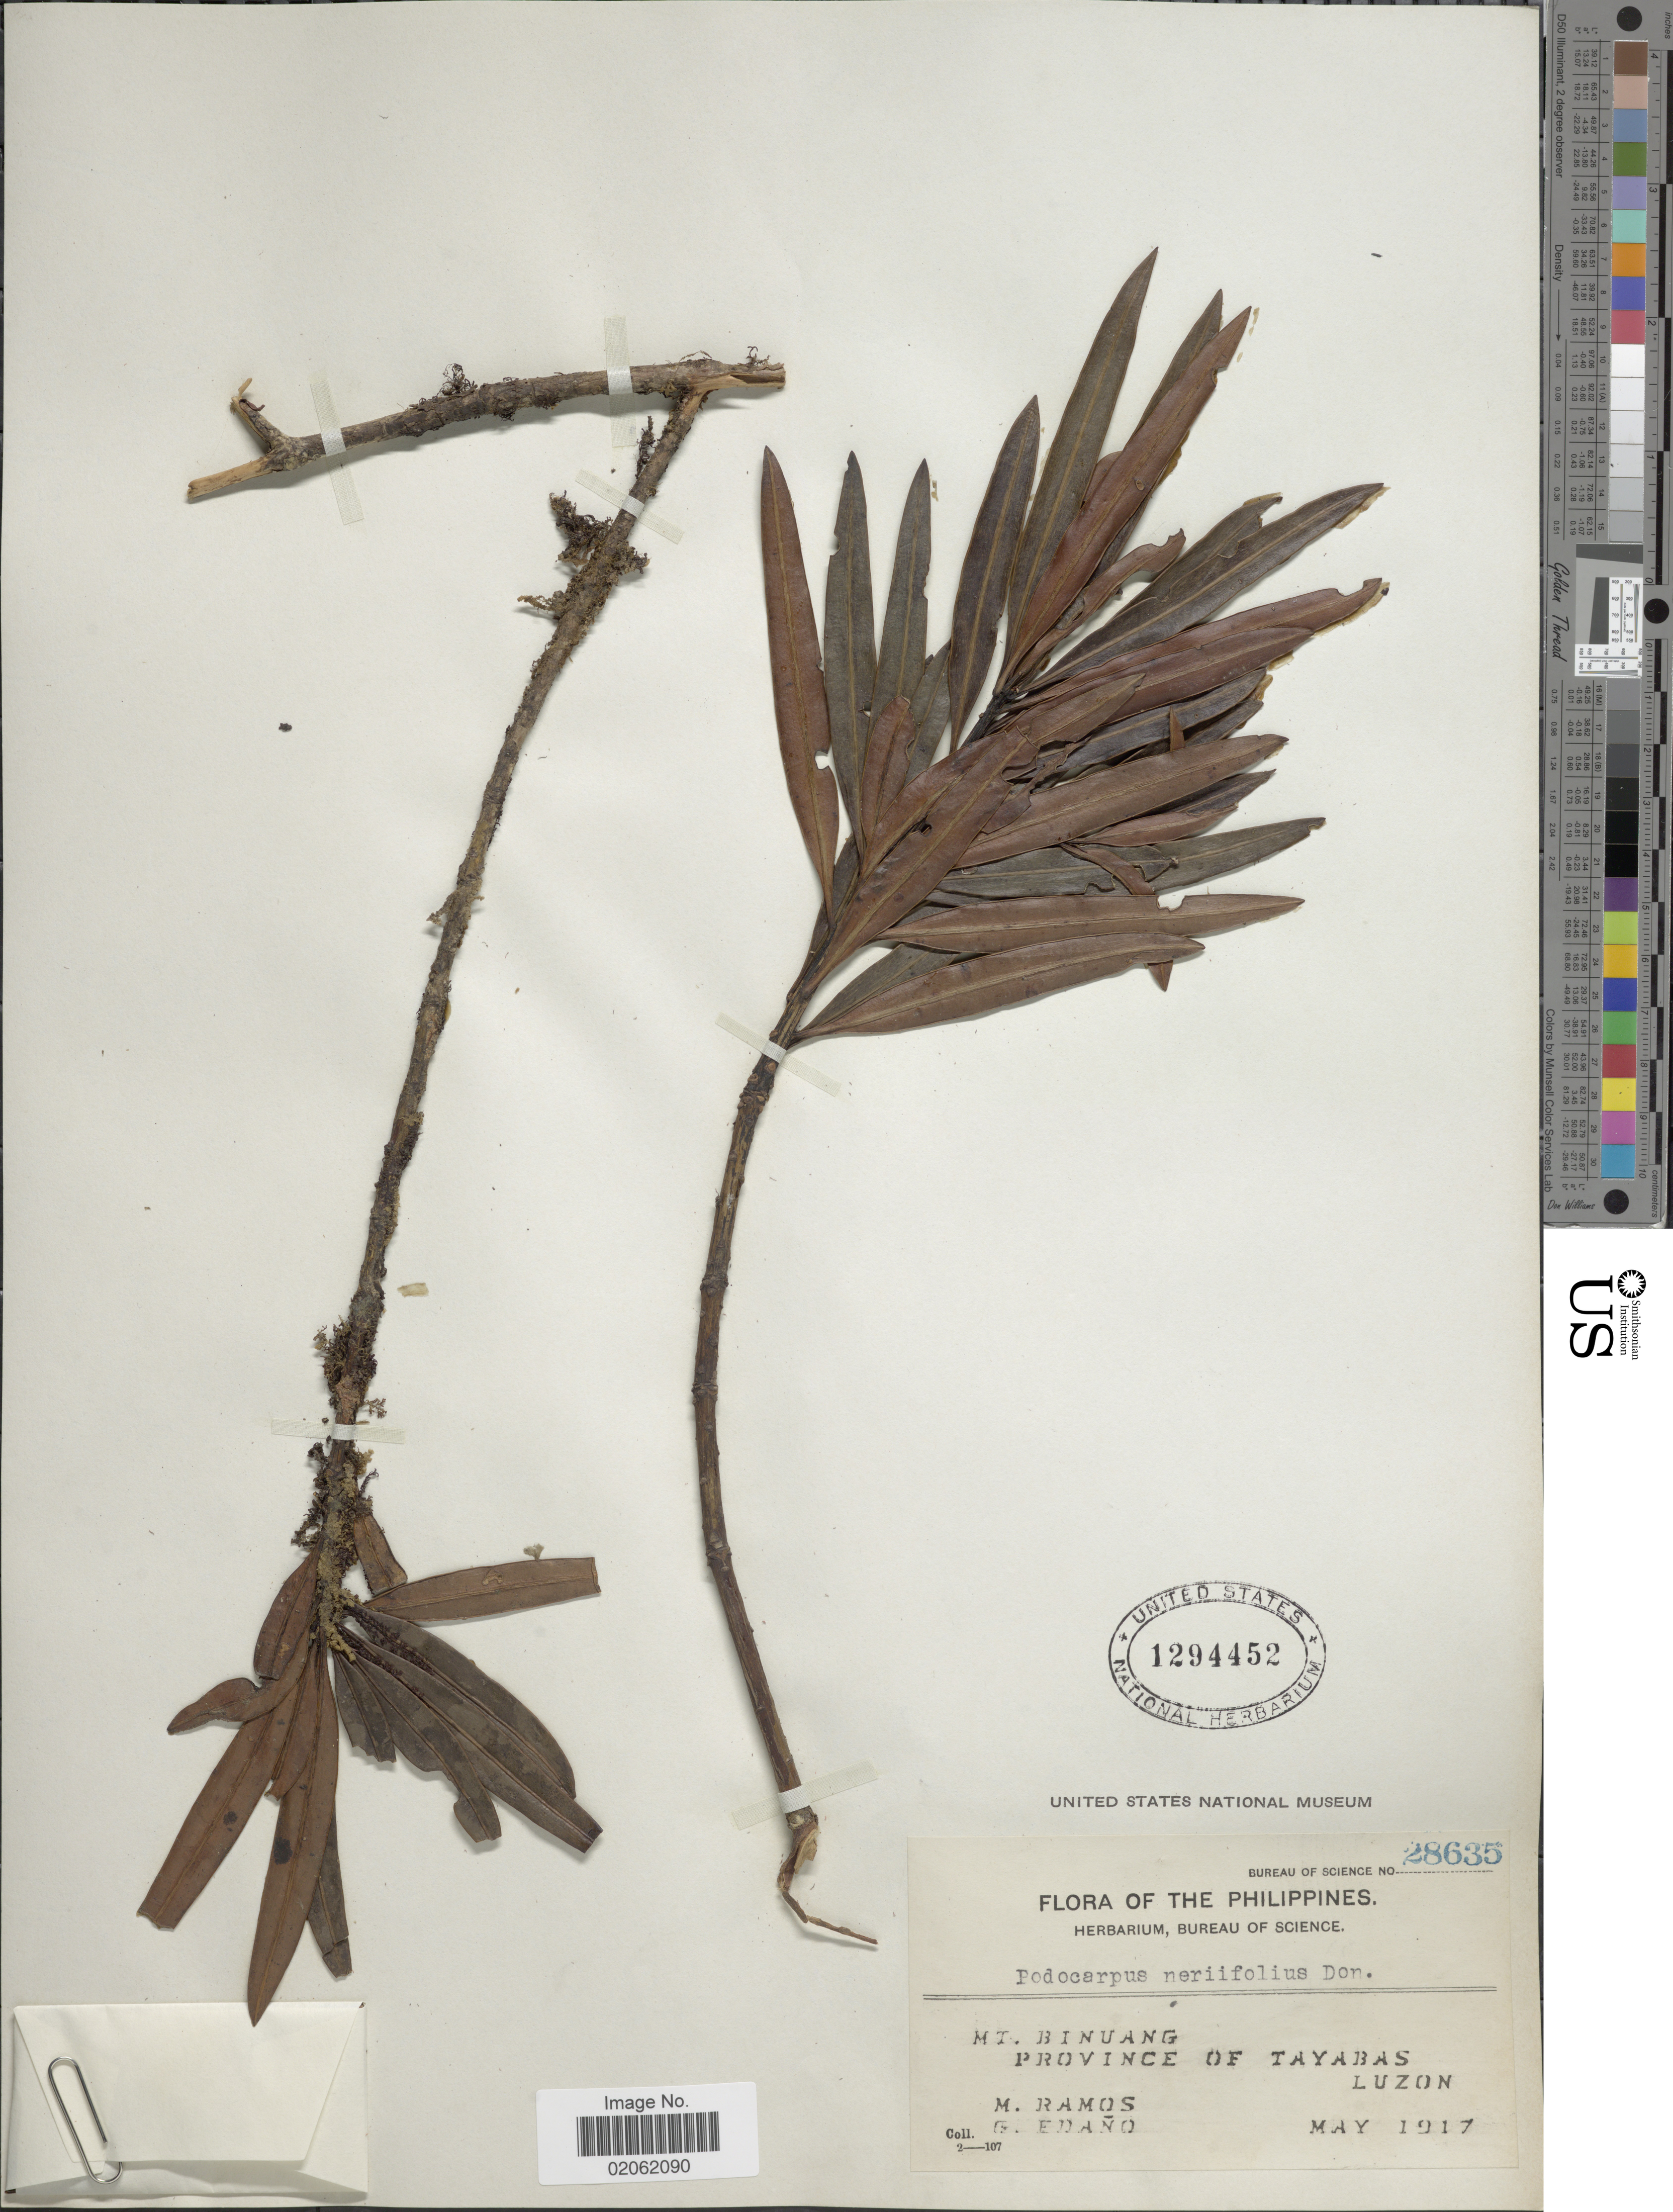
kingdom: Plantae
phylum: Tracheophyta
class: Pinopsida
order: Pinales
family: Podocarpaceae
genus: Podocarpus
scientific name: Podocarpus neriifolius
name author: D. Don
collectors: M. Ramos & G. Edaño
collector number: Bureau of Science 28635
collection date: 1917-05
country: Philippines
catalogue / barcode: US 1294452